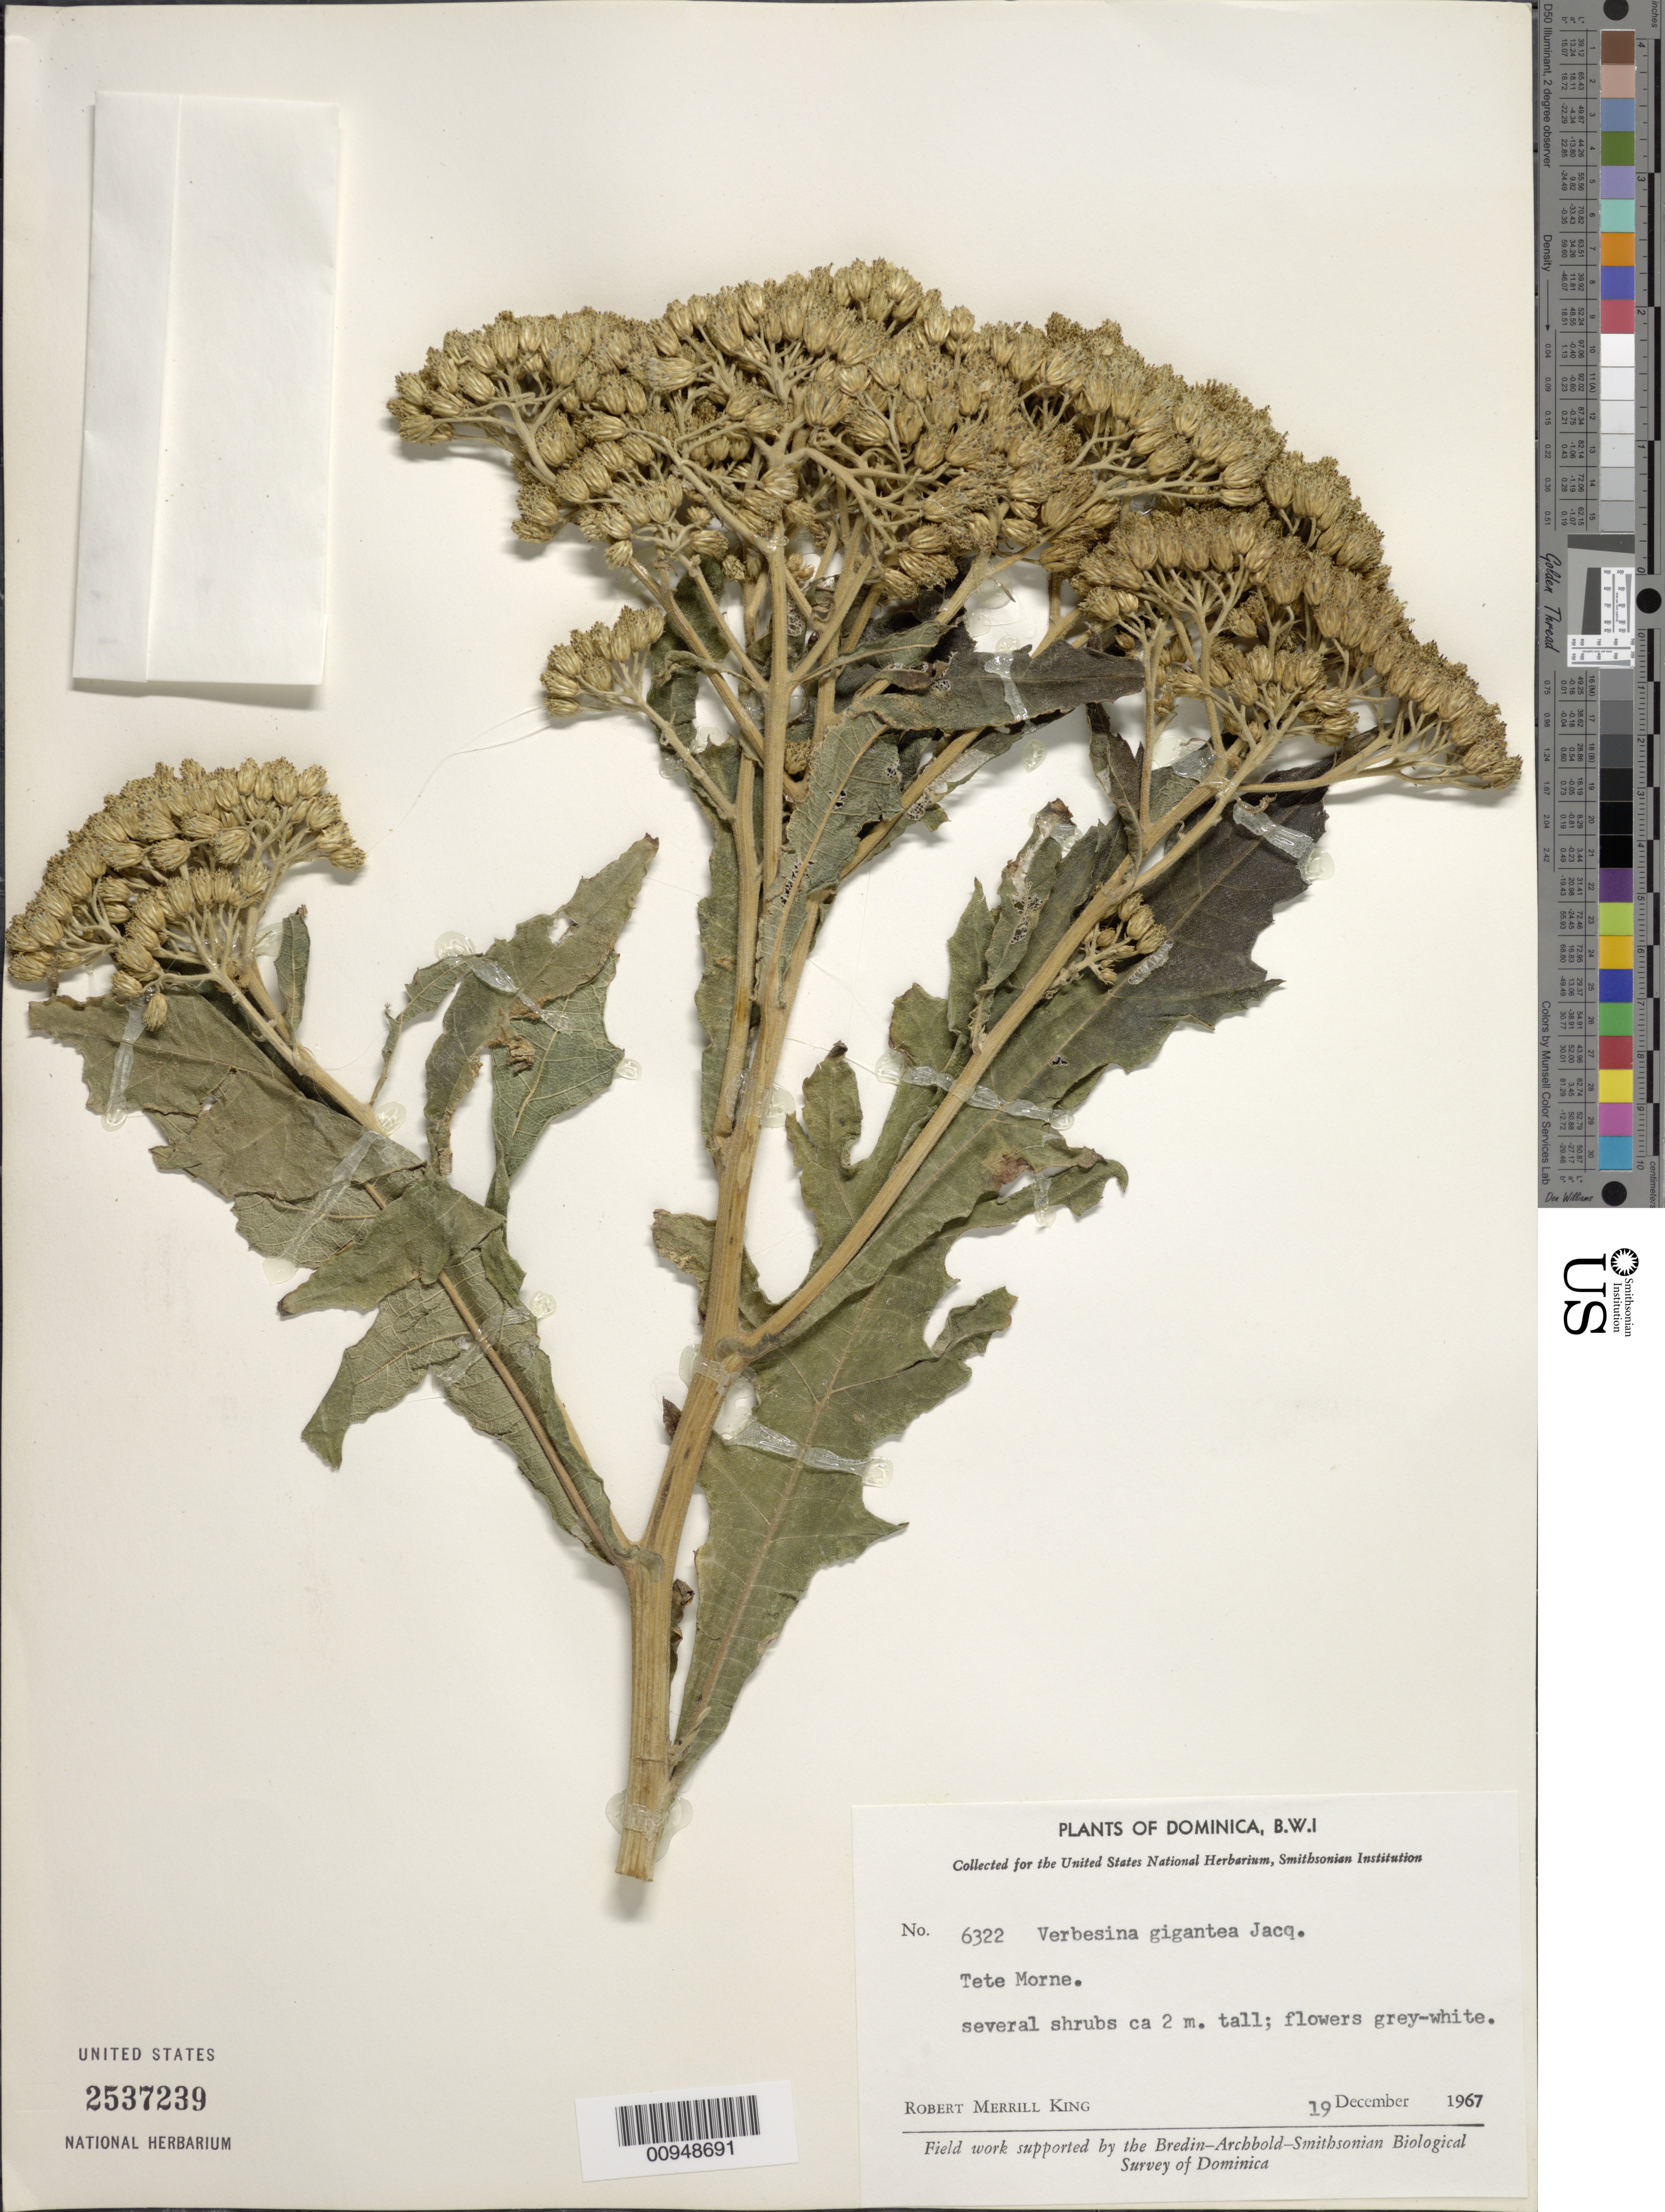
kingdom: Plantae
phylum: Tracheophyta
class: Magnoliopsida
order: Asterales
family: Asteraceae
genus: Verbesina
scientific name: Verbesina gigantea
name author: Jacq.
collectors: R. M. King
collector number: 6322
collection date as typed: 19 Dec 1967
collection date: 1967-12-19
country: Dominica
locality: Tete Morne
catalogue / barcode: US 2537239